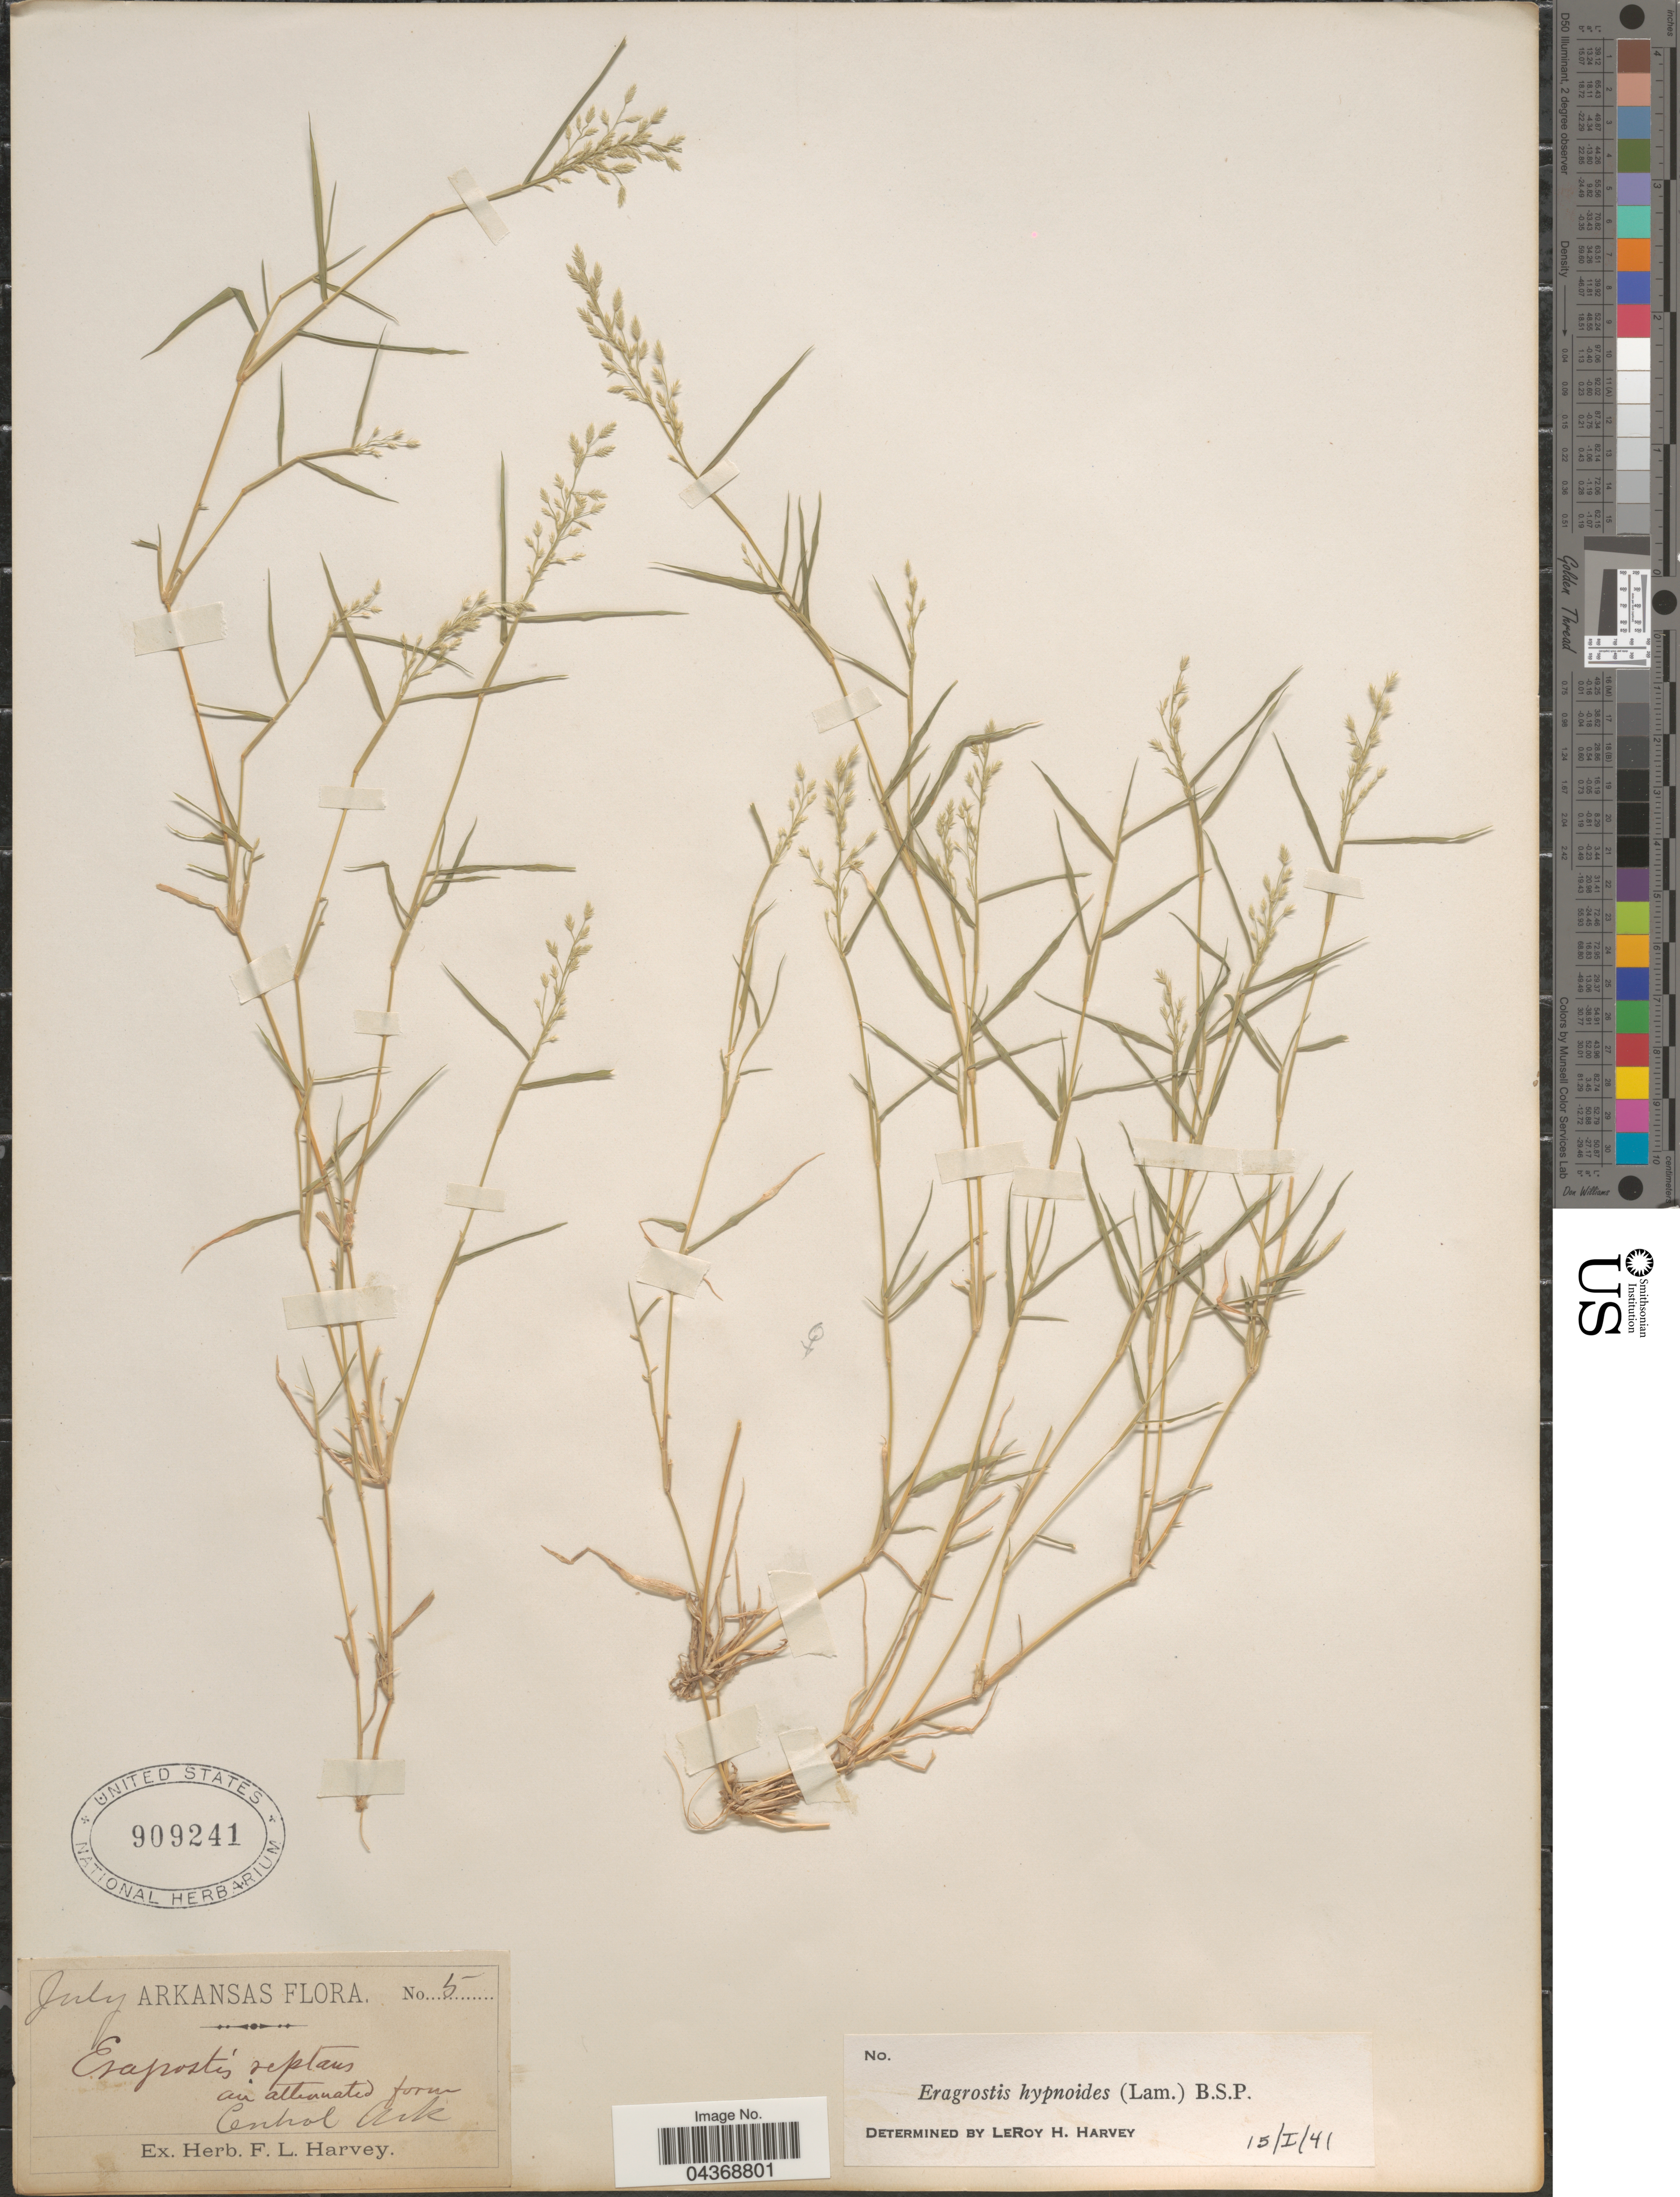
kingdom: Plantae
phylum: Tracheophyta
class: Liliopsida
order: Poales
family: Poaceae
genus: Eragrostis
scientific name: Eragrostis hypnoides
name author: (Lam.) Britton, Stearns & Poggenb.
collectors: ex herb. F. L. Harvey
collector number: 5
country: United States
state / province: Arkansas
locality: Central Ark.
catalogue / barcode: US 909241